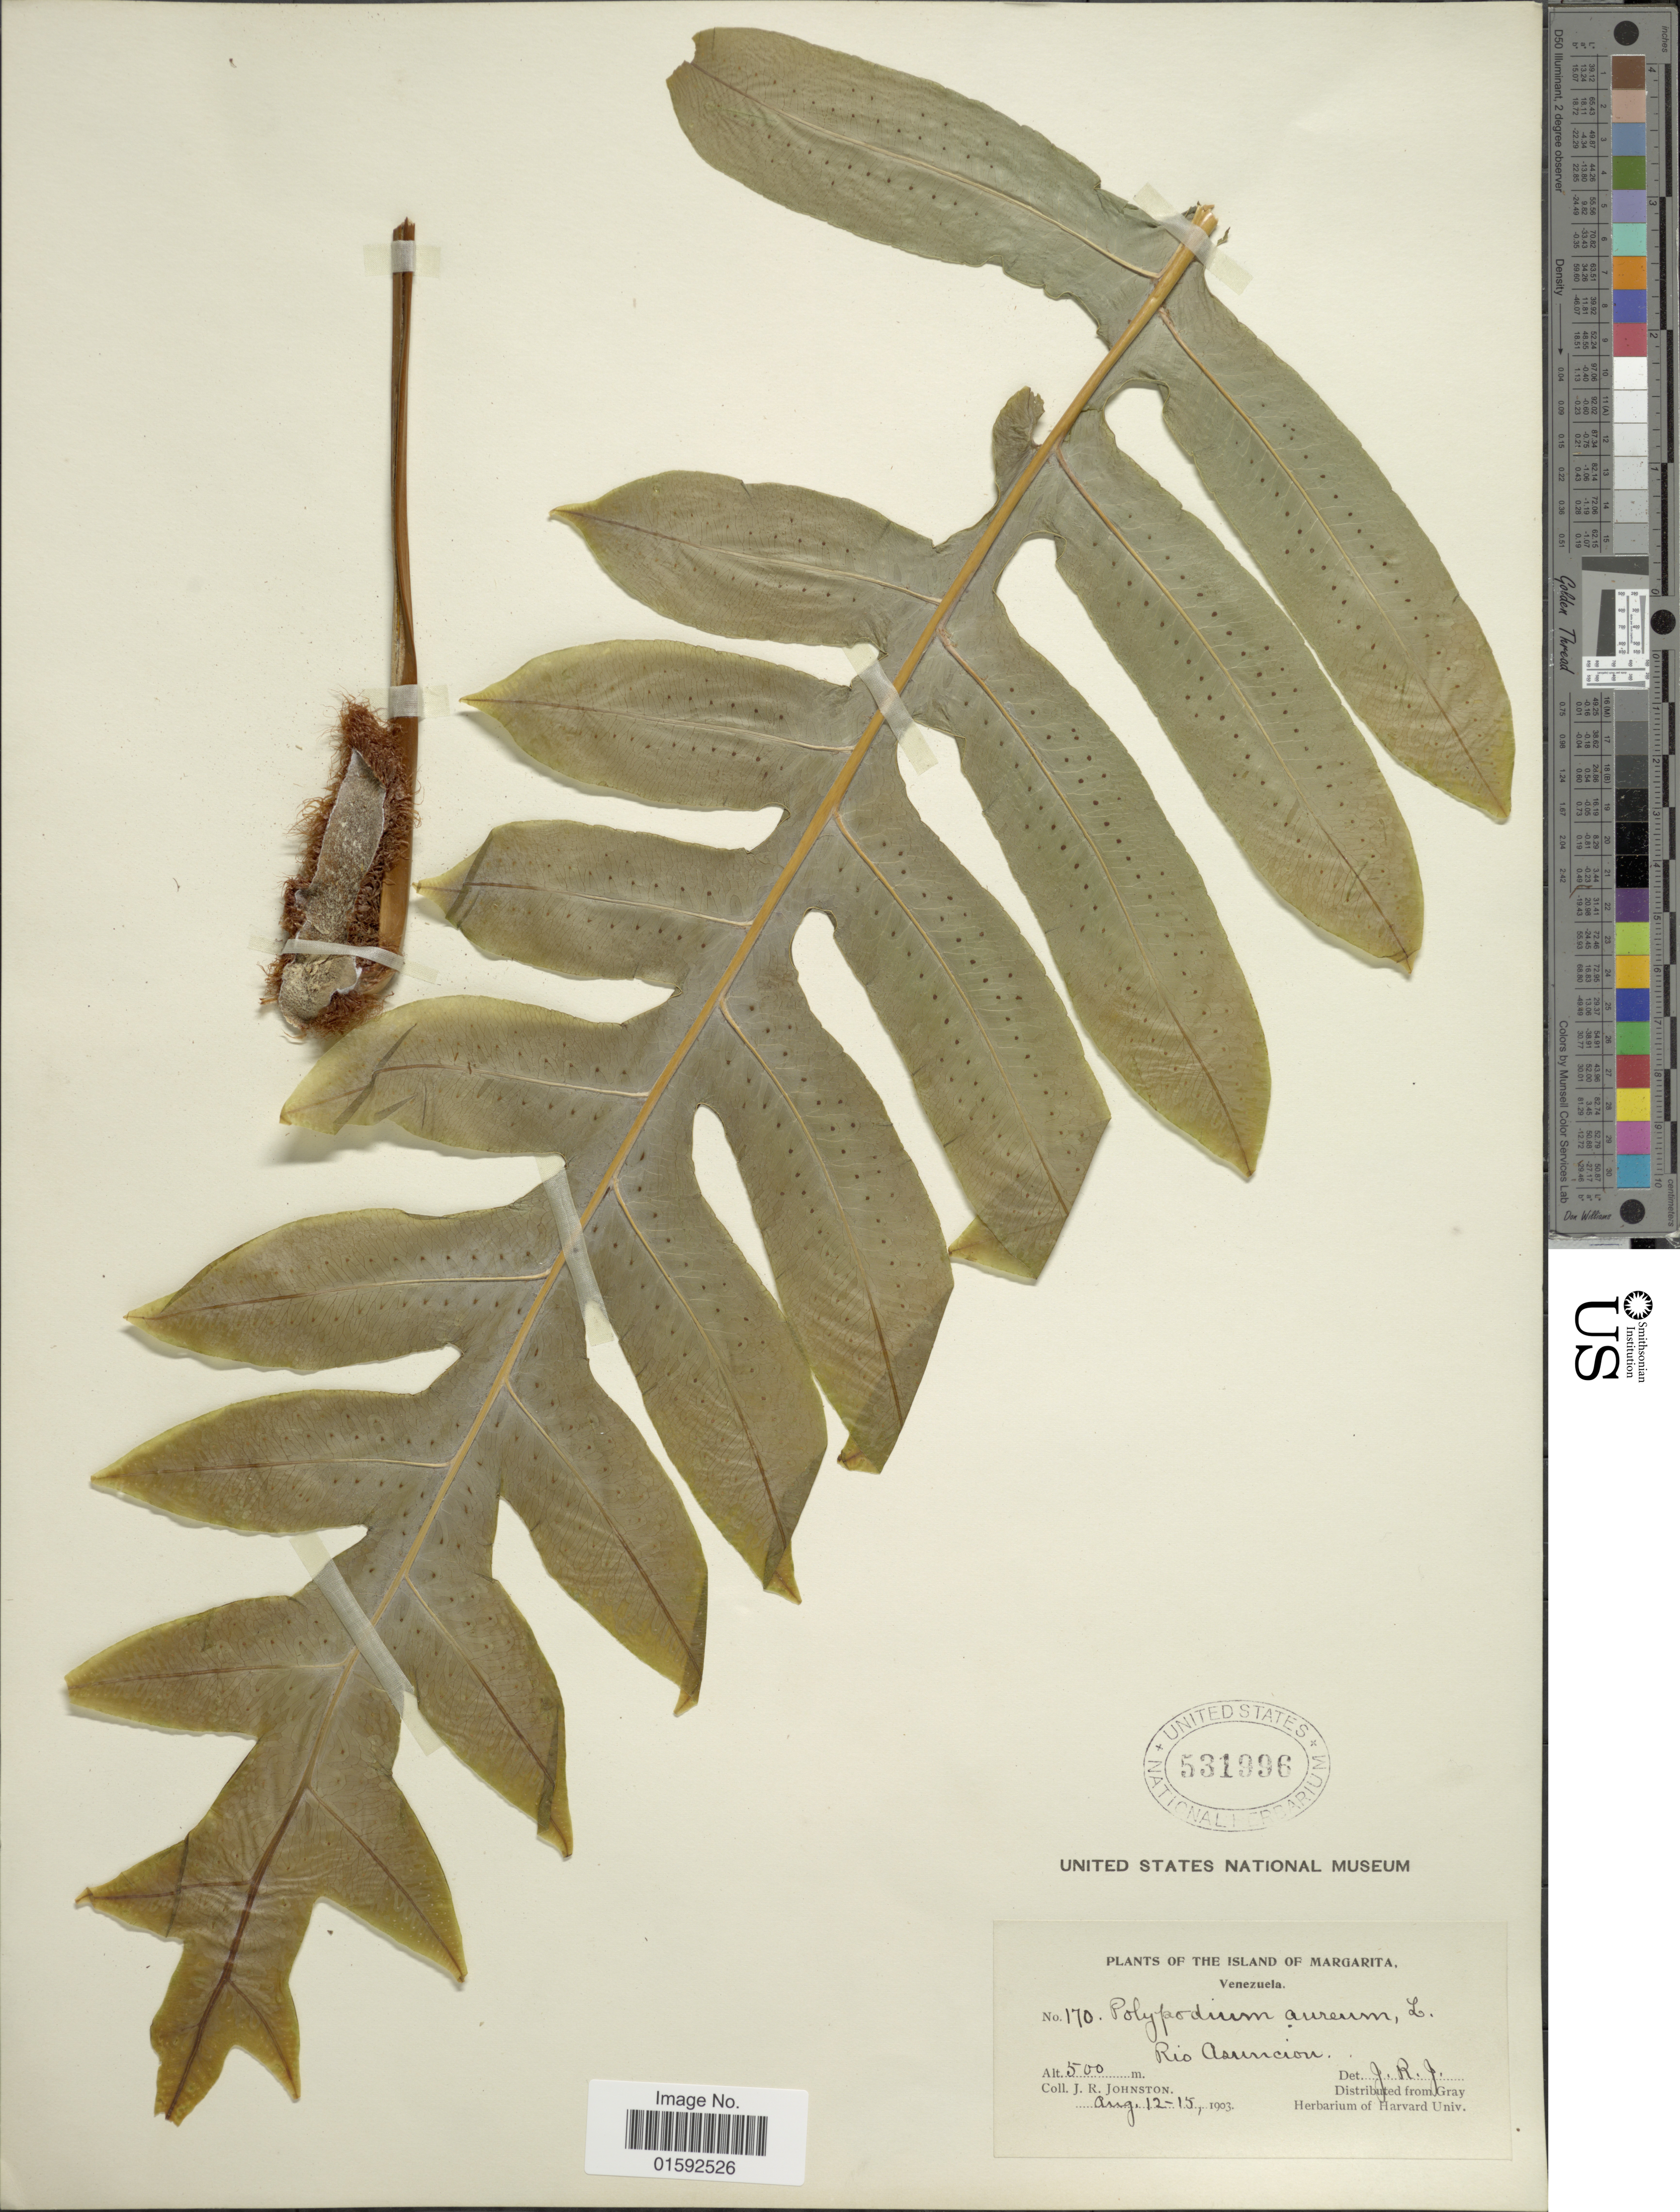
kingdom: Plantae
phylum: Tracheophyta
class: Polypodiopsida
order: Polypodiales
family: Polypodiaceae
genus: Phlebodium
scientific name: Phlebodium aureum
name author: (L.) J. Sm.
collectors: J. Johnston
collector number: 170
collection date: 1903-08-12/1903-08-15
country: Venezuela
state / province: Nueva Esparta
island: Margarita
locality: The Island of Margarita, Venezuela, Rio Asuncion.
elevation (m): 500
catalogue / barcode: US 231996